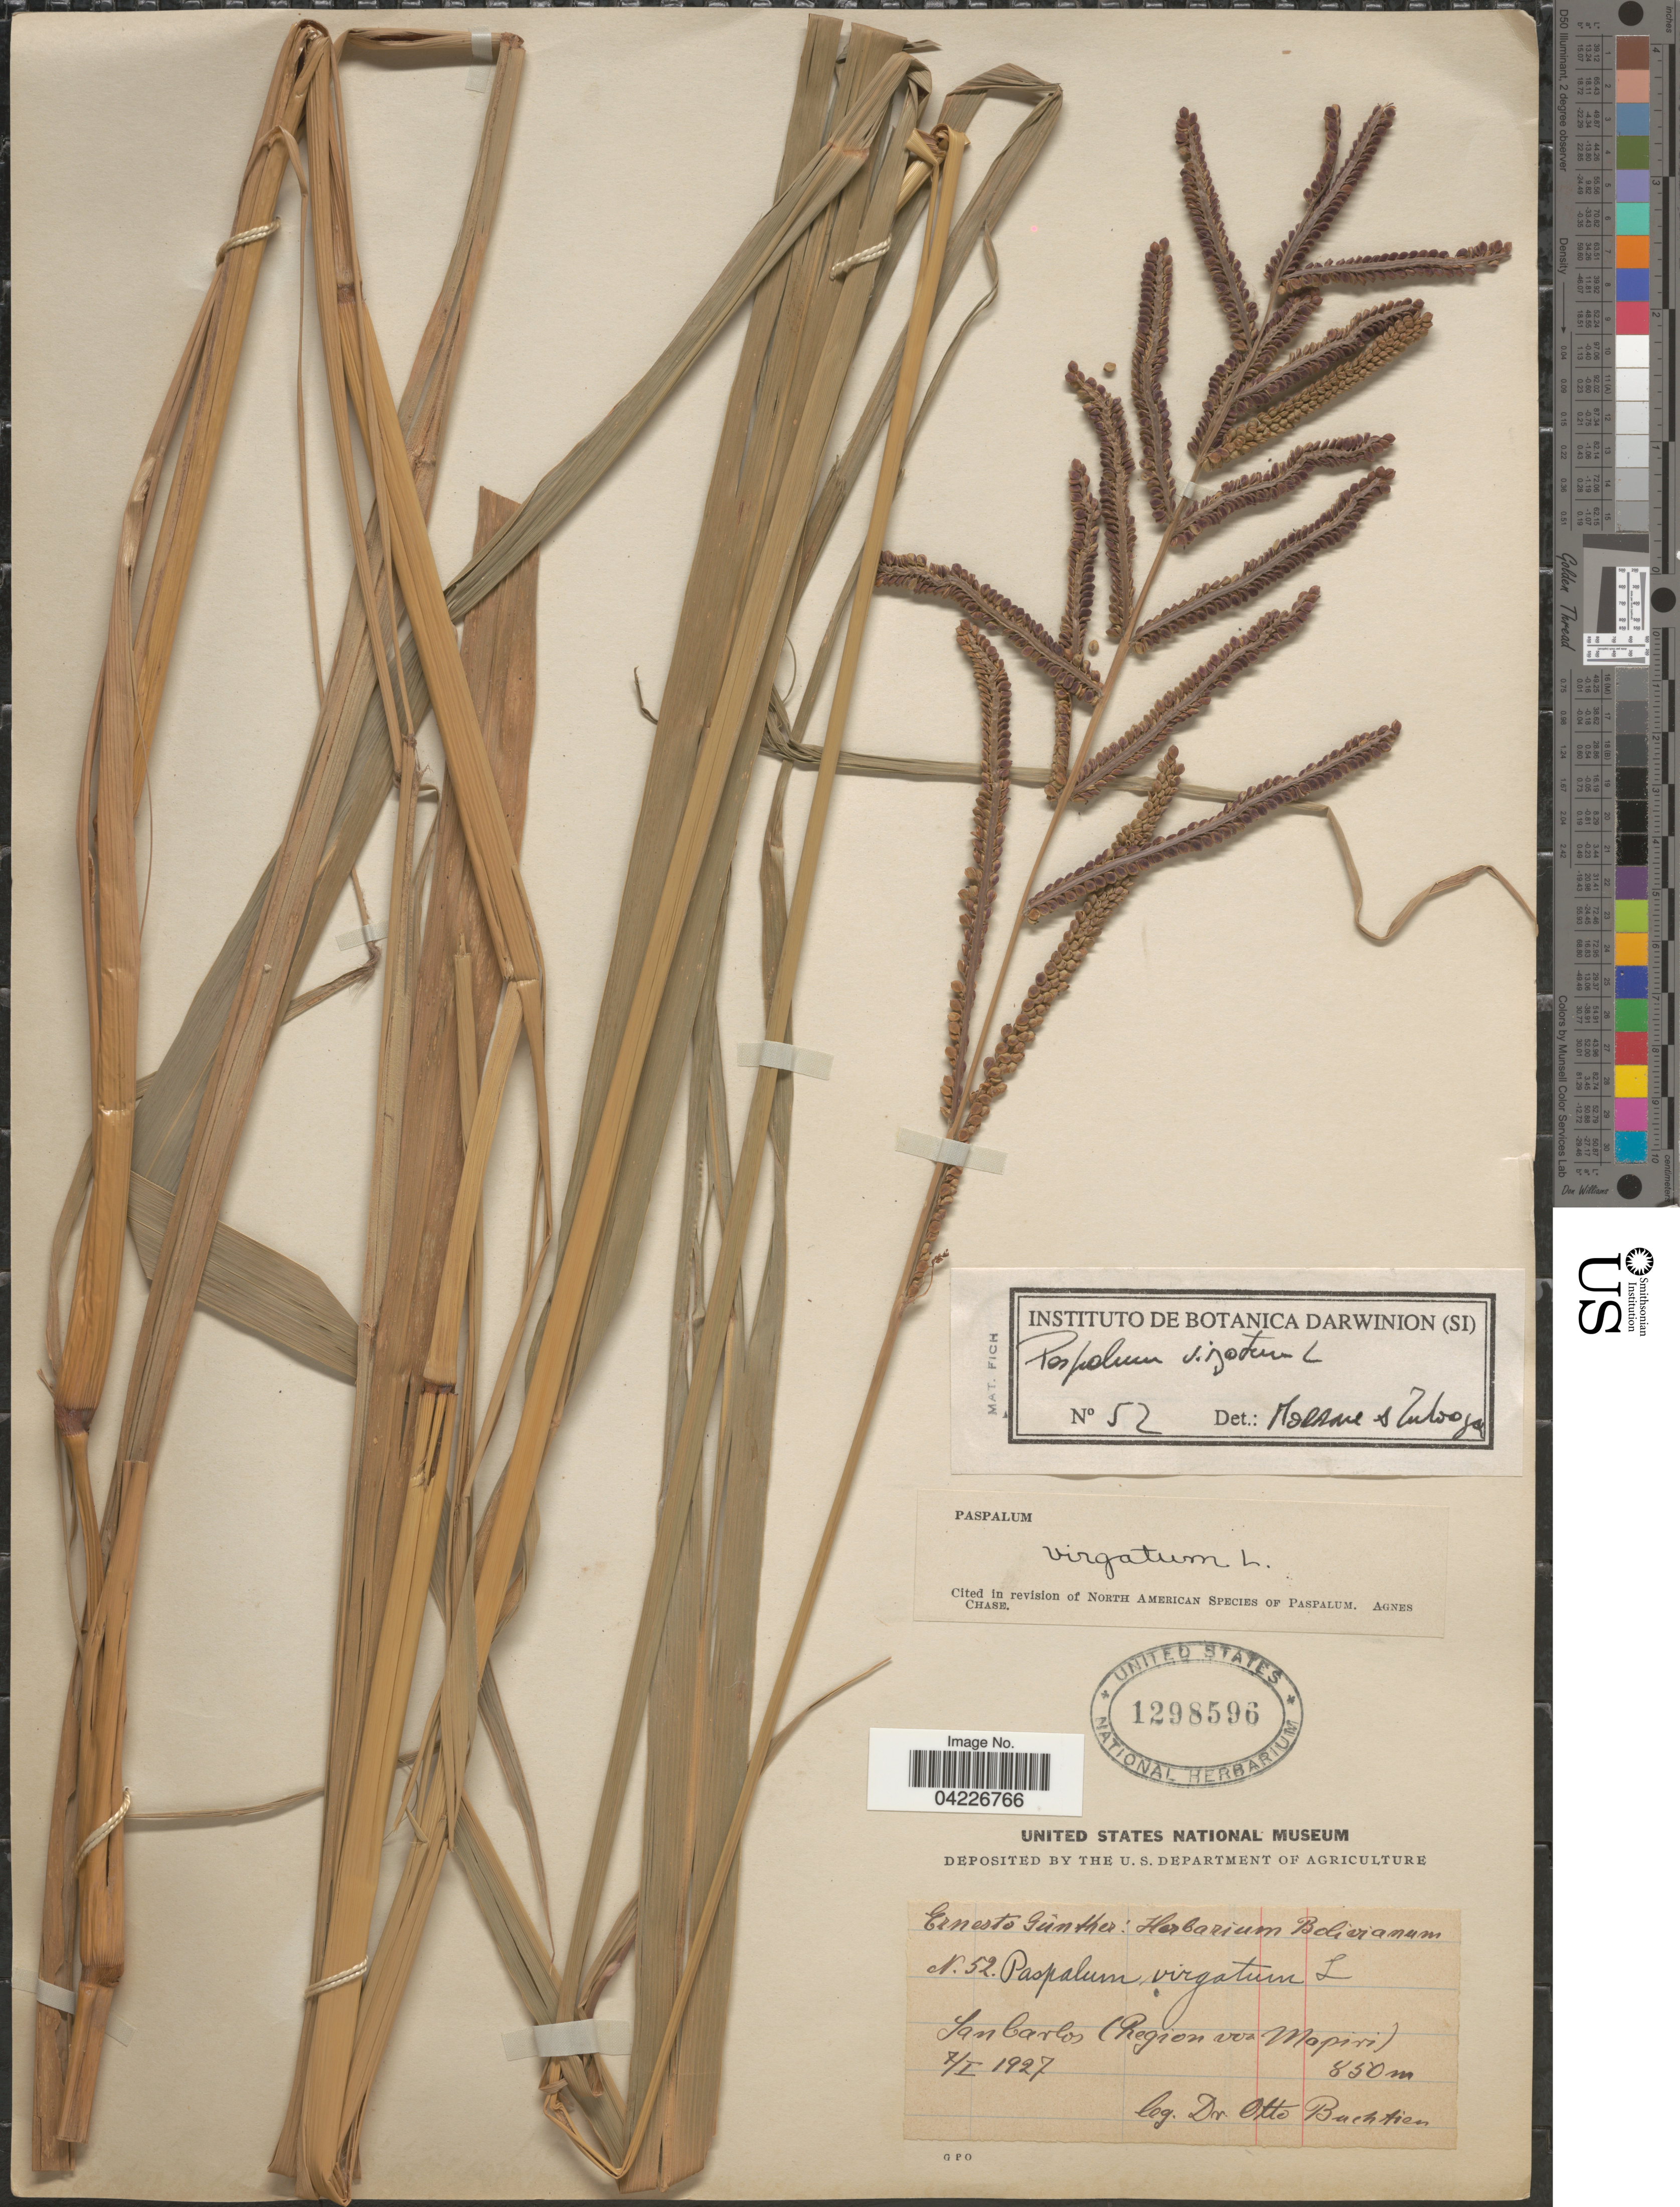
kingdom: Plantae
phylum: Tracheophyta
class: Liliopsida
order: Poales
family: Poaceae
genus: Paspalum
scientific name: Paspalum virgatum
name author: L.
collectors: O. Buchtien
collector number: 52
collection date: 1927-01-07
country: Bolivia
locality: San Carlos (Region von Mapiri).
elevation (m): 850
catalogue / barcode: US 1298596